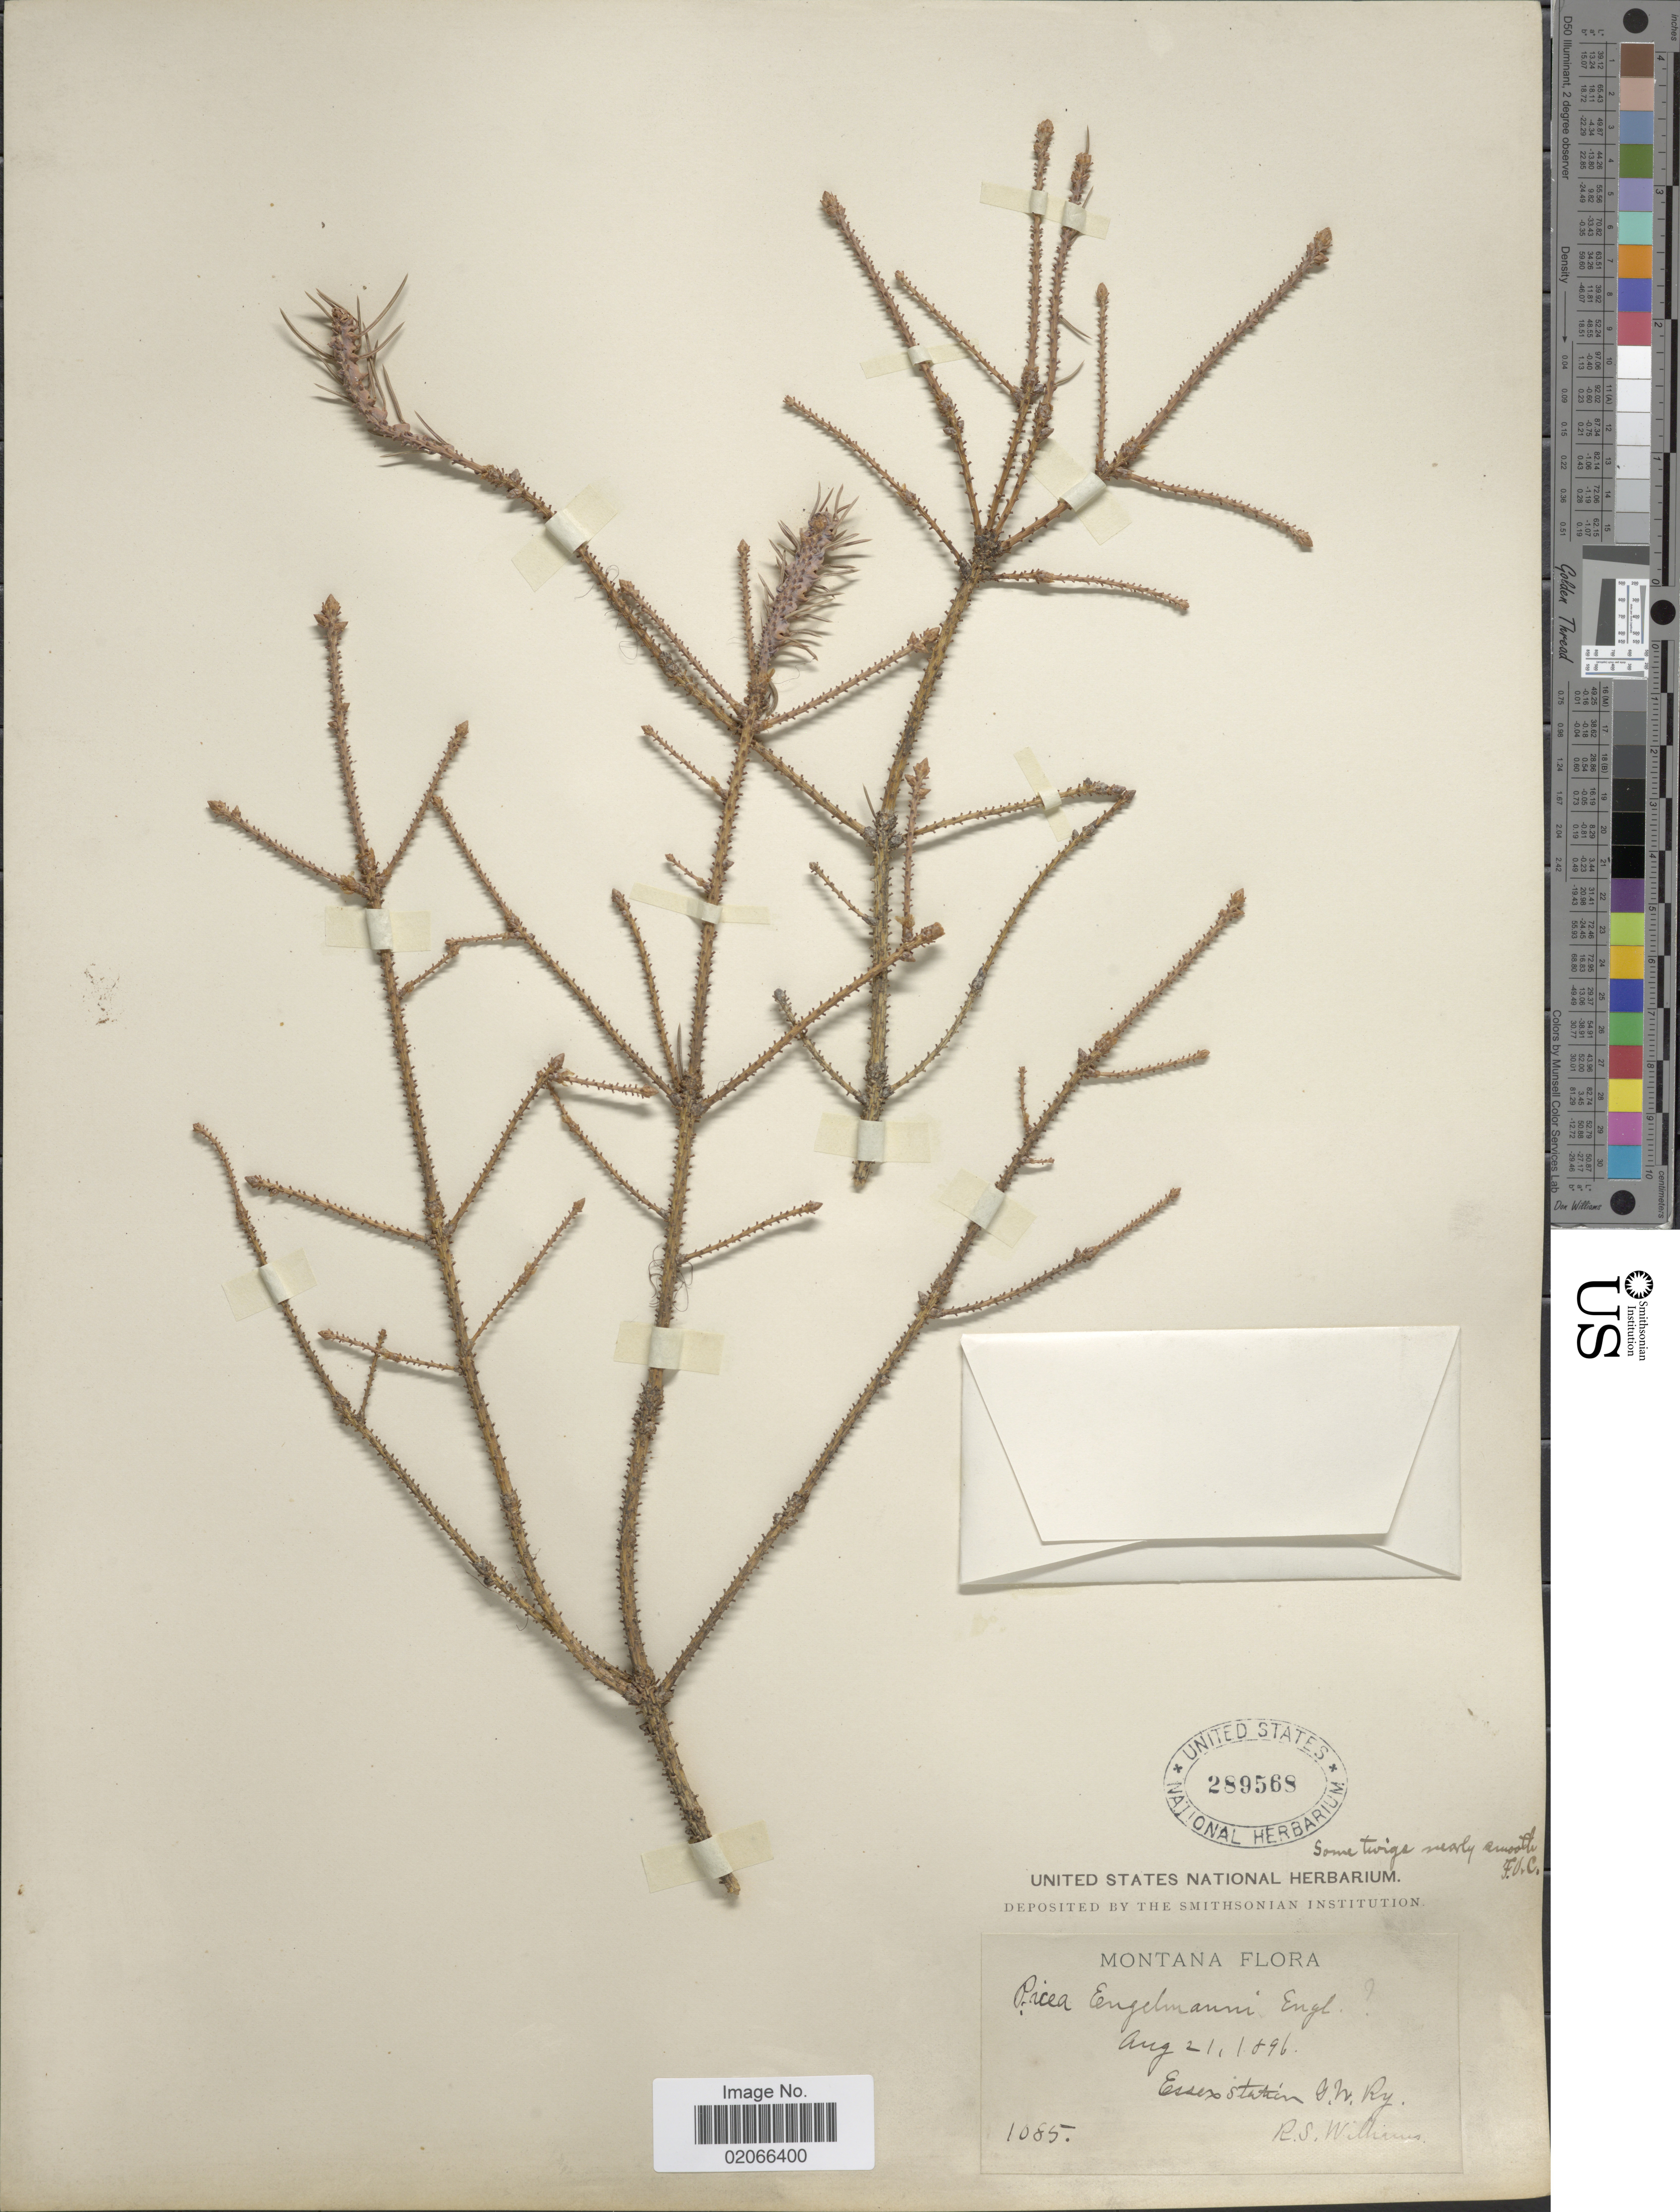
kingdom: Plantae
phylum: Tracheophyta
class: Pinopsida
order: Pinales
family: Pinaceae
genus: Picea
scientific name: Picea engelmannii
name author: Parry ex Engelm.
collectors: R. S. Williams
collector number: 1085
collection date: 1896-08-21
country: United States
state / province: Montana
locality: Essex Station, G.W. Ry.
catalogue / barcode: US 289568